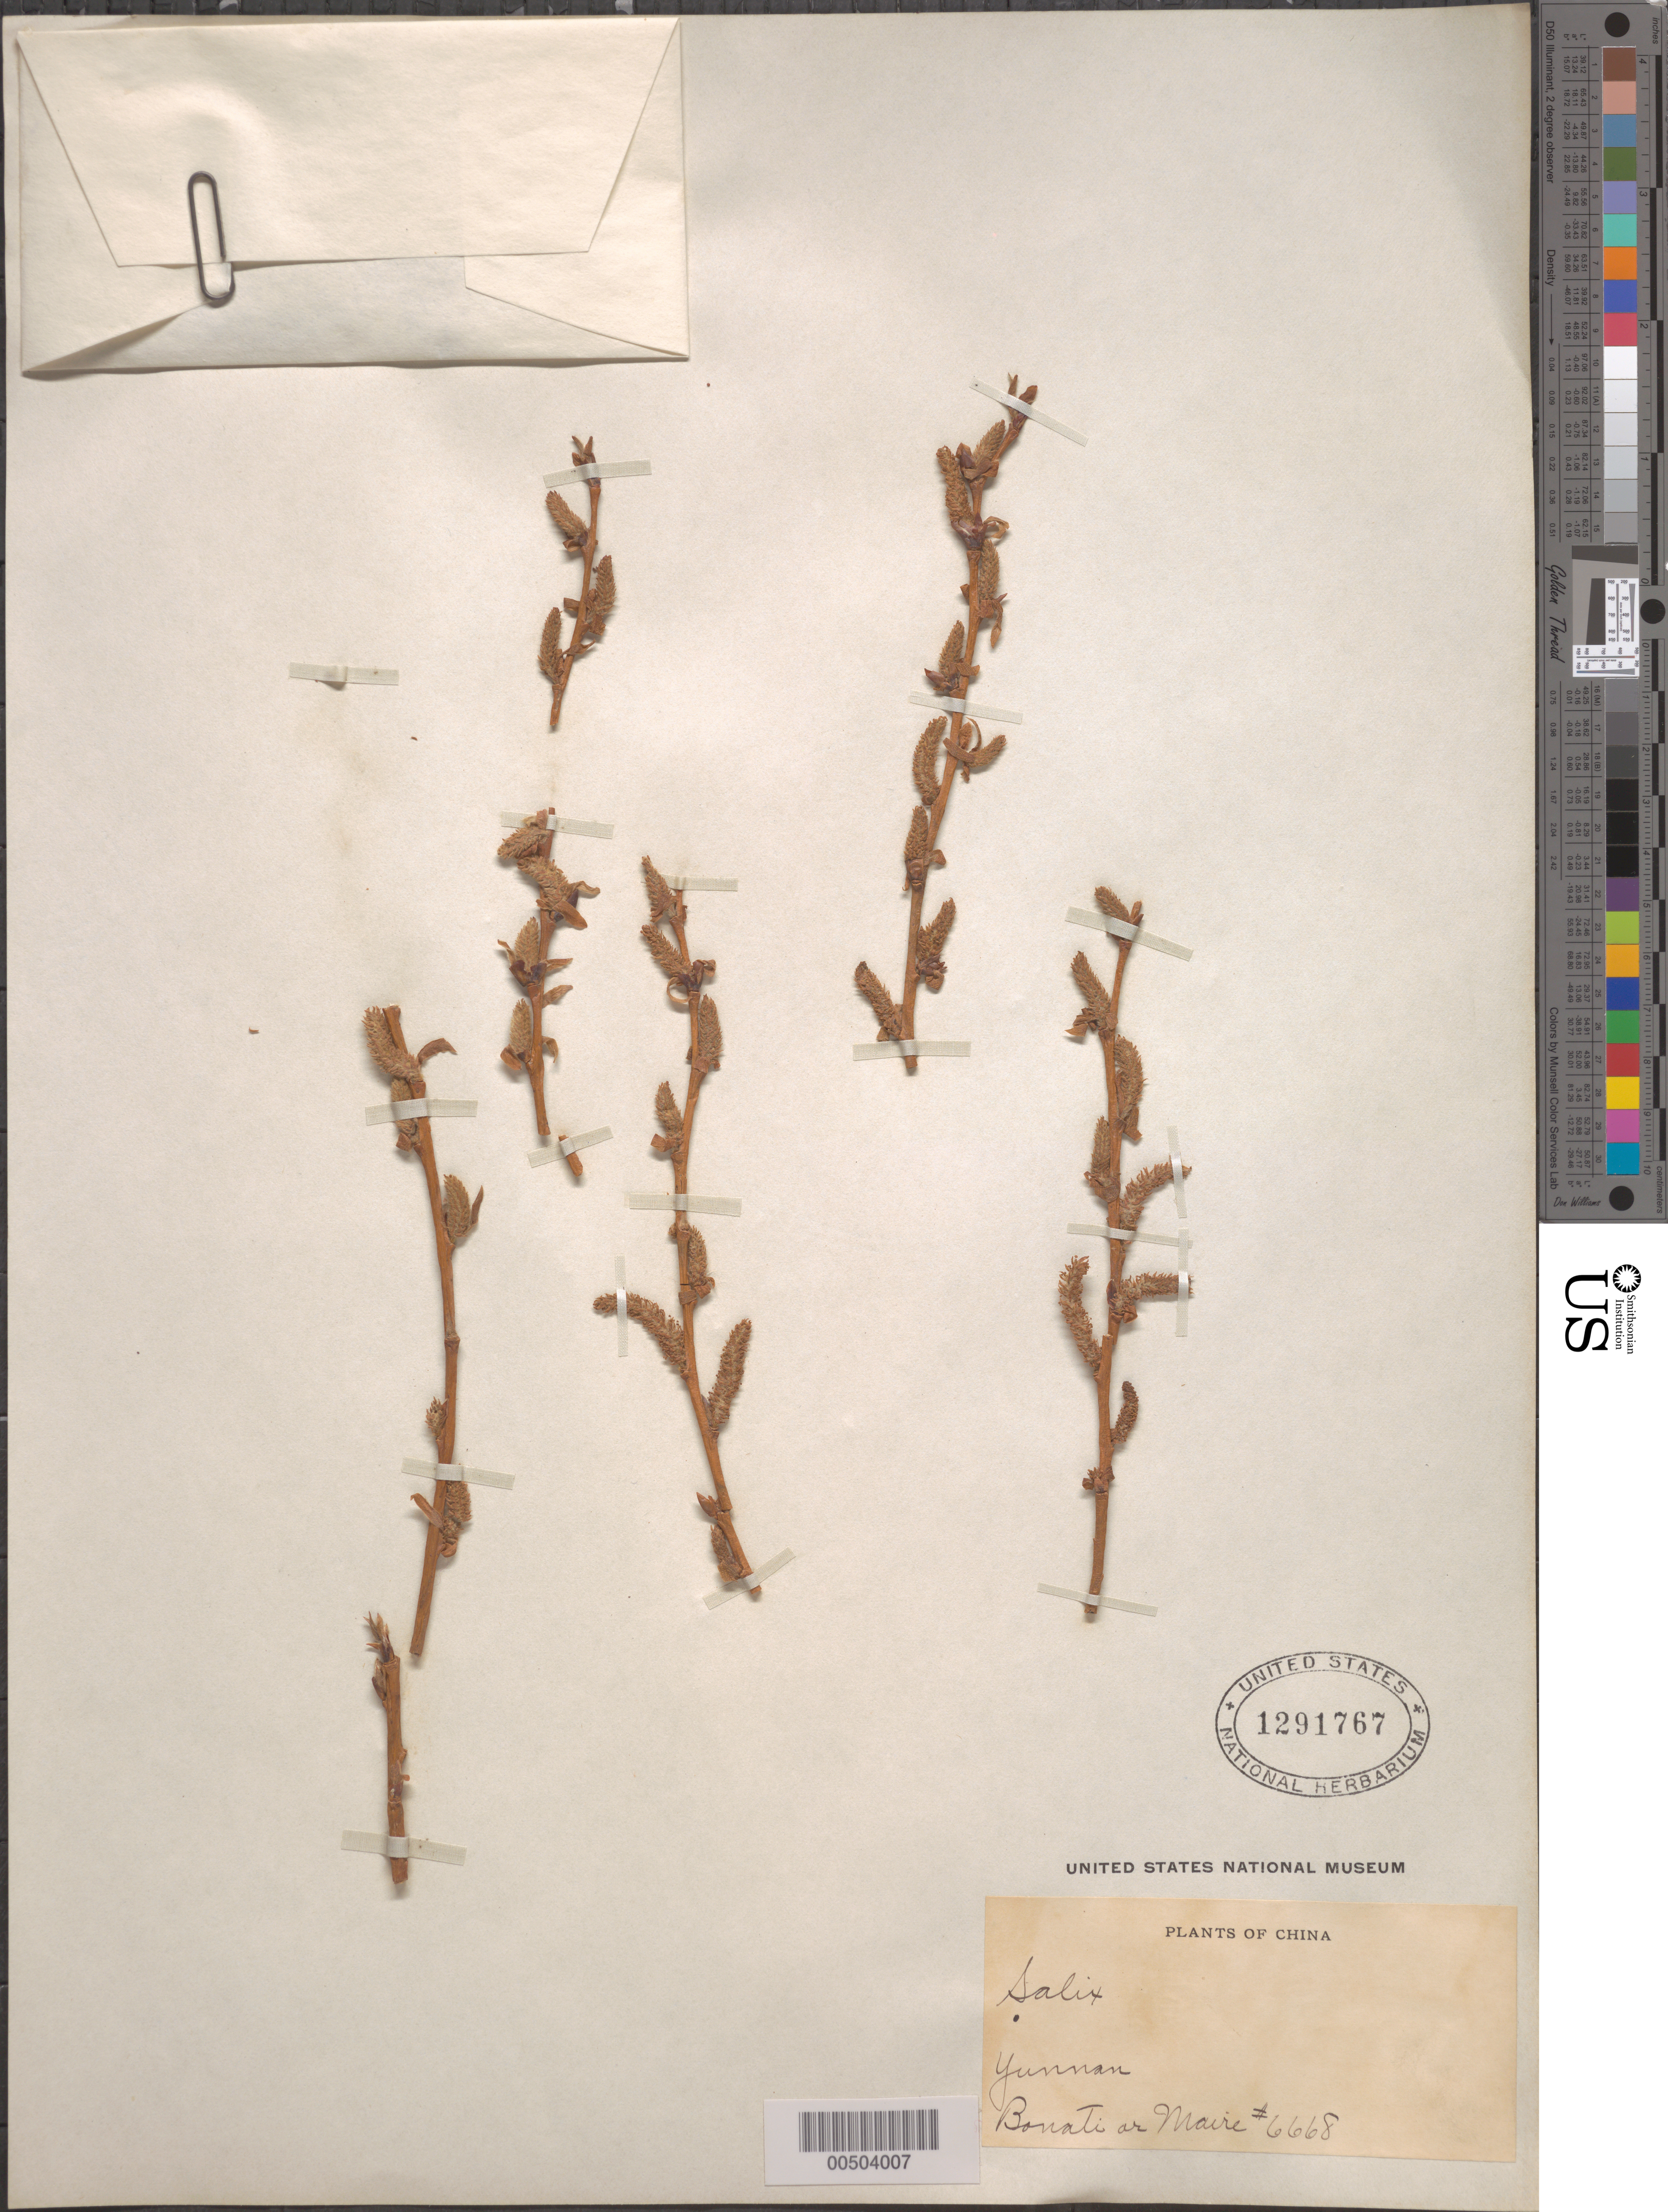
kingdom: Plantae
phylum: Tracheophyta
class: Magnoliopsida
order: Malpighiales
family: Salicaceae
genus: Salix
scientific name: Salix sp.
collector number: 6668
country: China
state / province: Yunnan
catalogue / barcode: US 1291767